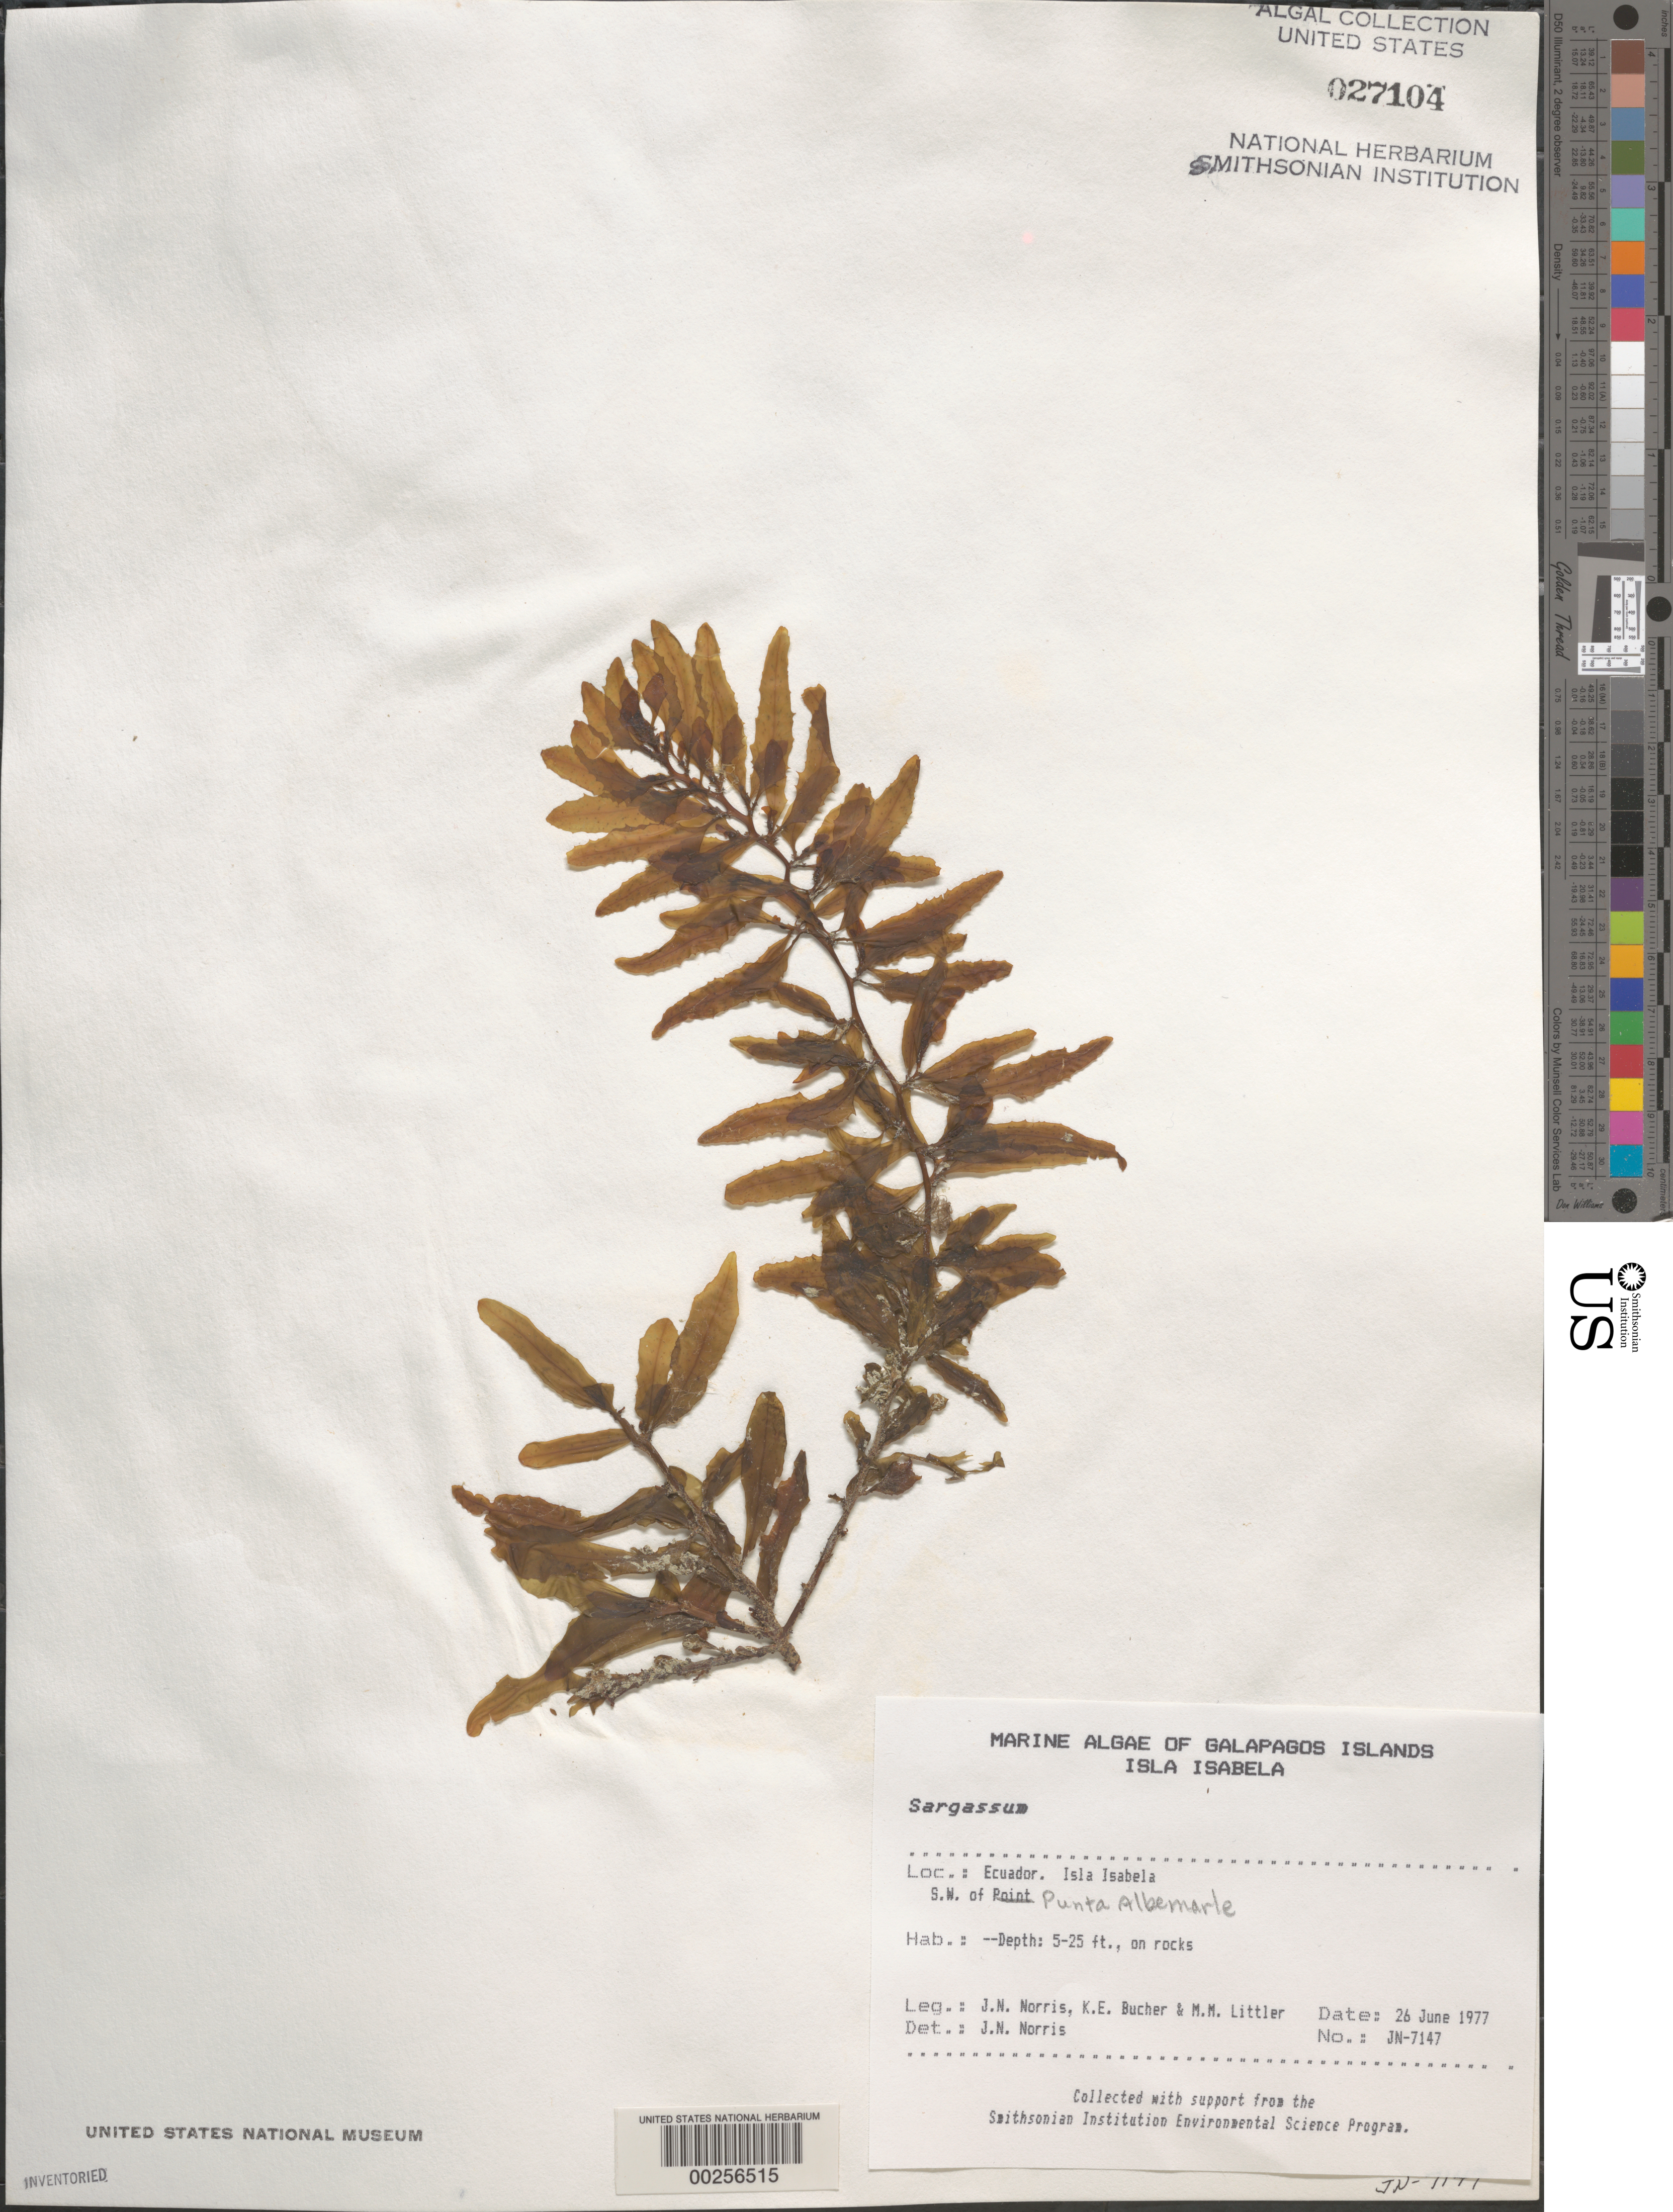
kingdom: Chromista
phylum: Ochrophyta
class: Phaeophyceae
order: Fucales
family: Sargassaceae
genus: Sargassum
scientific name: Sargassum sp.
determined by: Norris, James N.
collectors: J. N. Norris, K. E. Bucher & M. M. Littler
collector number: JN-7147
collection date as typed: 26 Jun 1977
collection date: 1977-06-26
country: Ecuador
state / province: Colón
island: Isabela [Albemarle]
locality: Southwest of Punta Albemarle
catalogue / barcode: US 27104